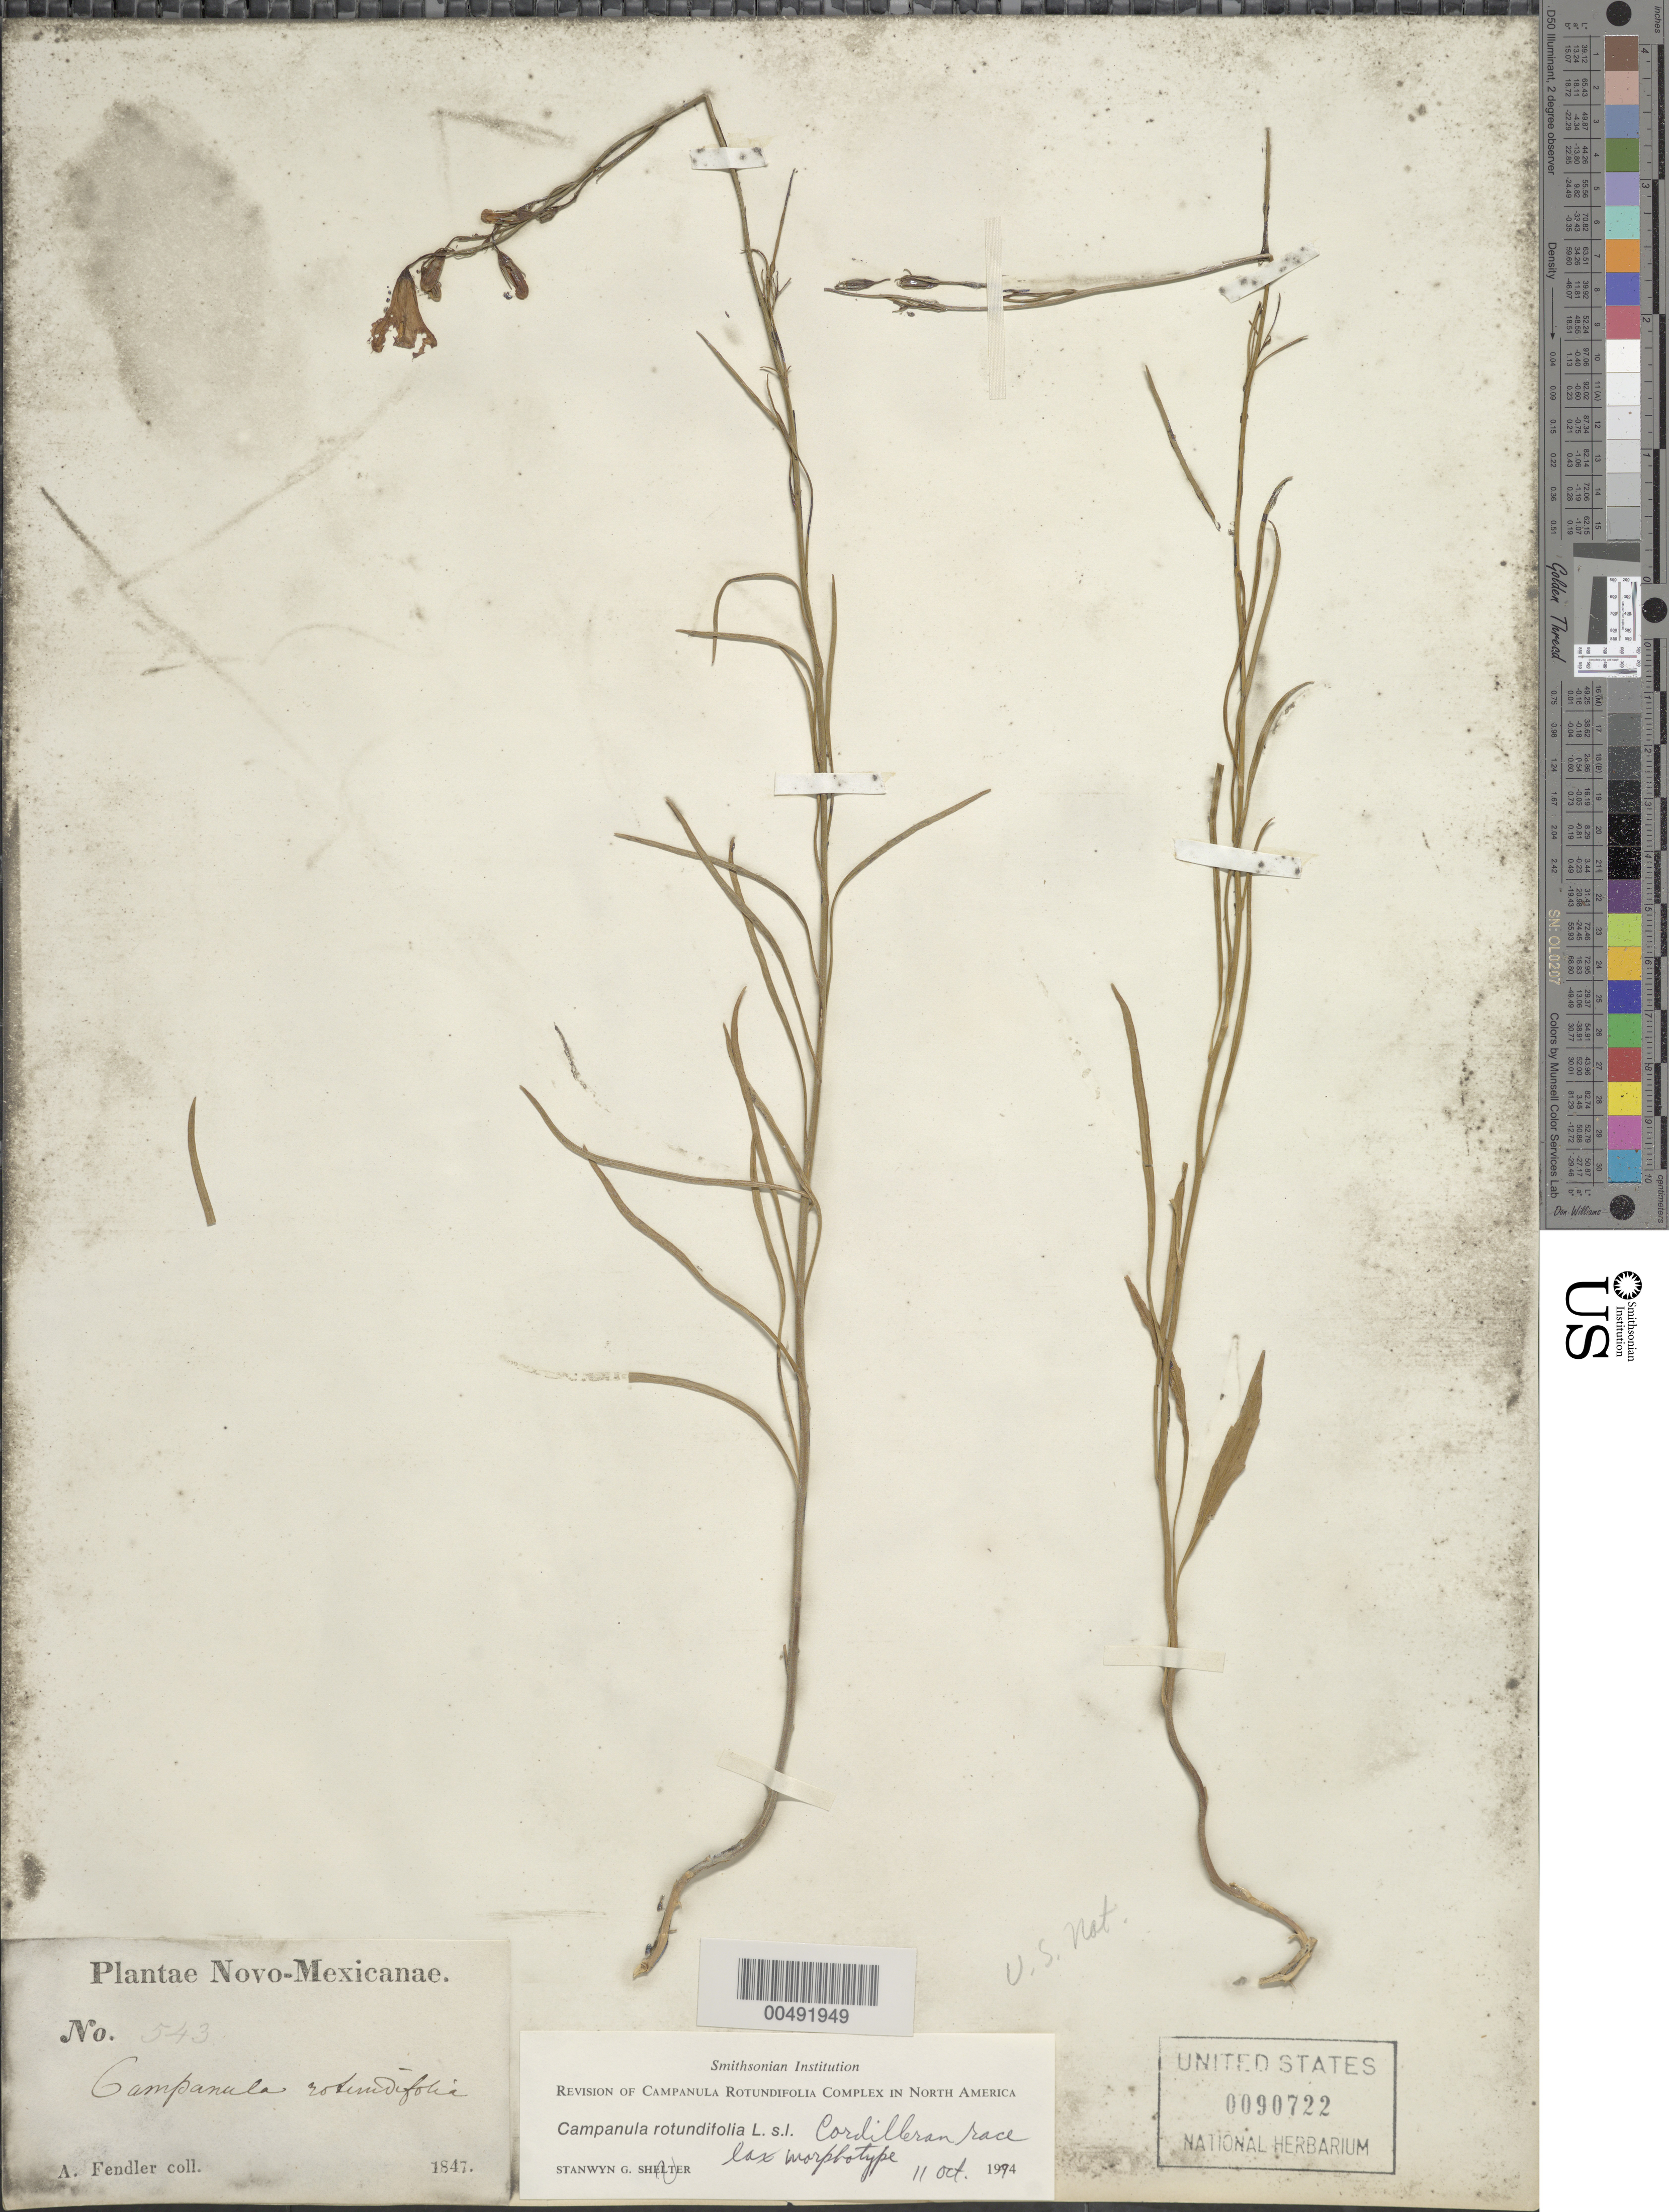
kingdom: Plantae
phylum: Tracheophyta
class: Magnoliopsida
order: Asterales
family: Campanulaceae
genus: Campanula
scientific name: Campanula rotundifolia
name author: L.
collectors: A. Fendler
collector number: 543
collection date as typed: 1847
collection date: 1847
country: United States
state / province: New Mexico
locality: "Plantae Novo-Mexicanae"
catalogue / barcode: US 90722